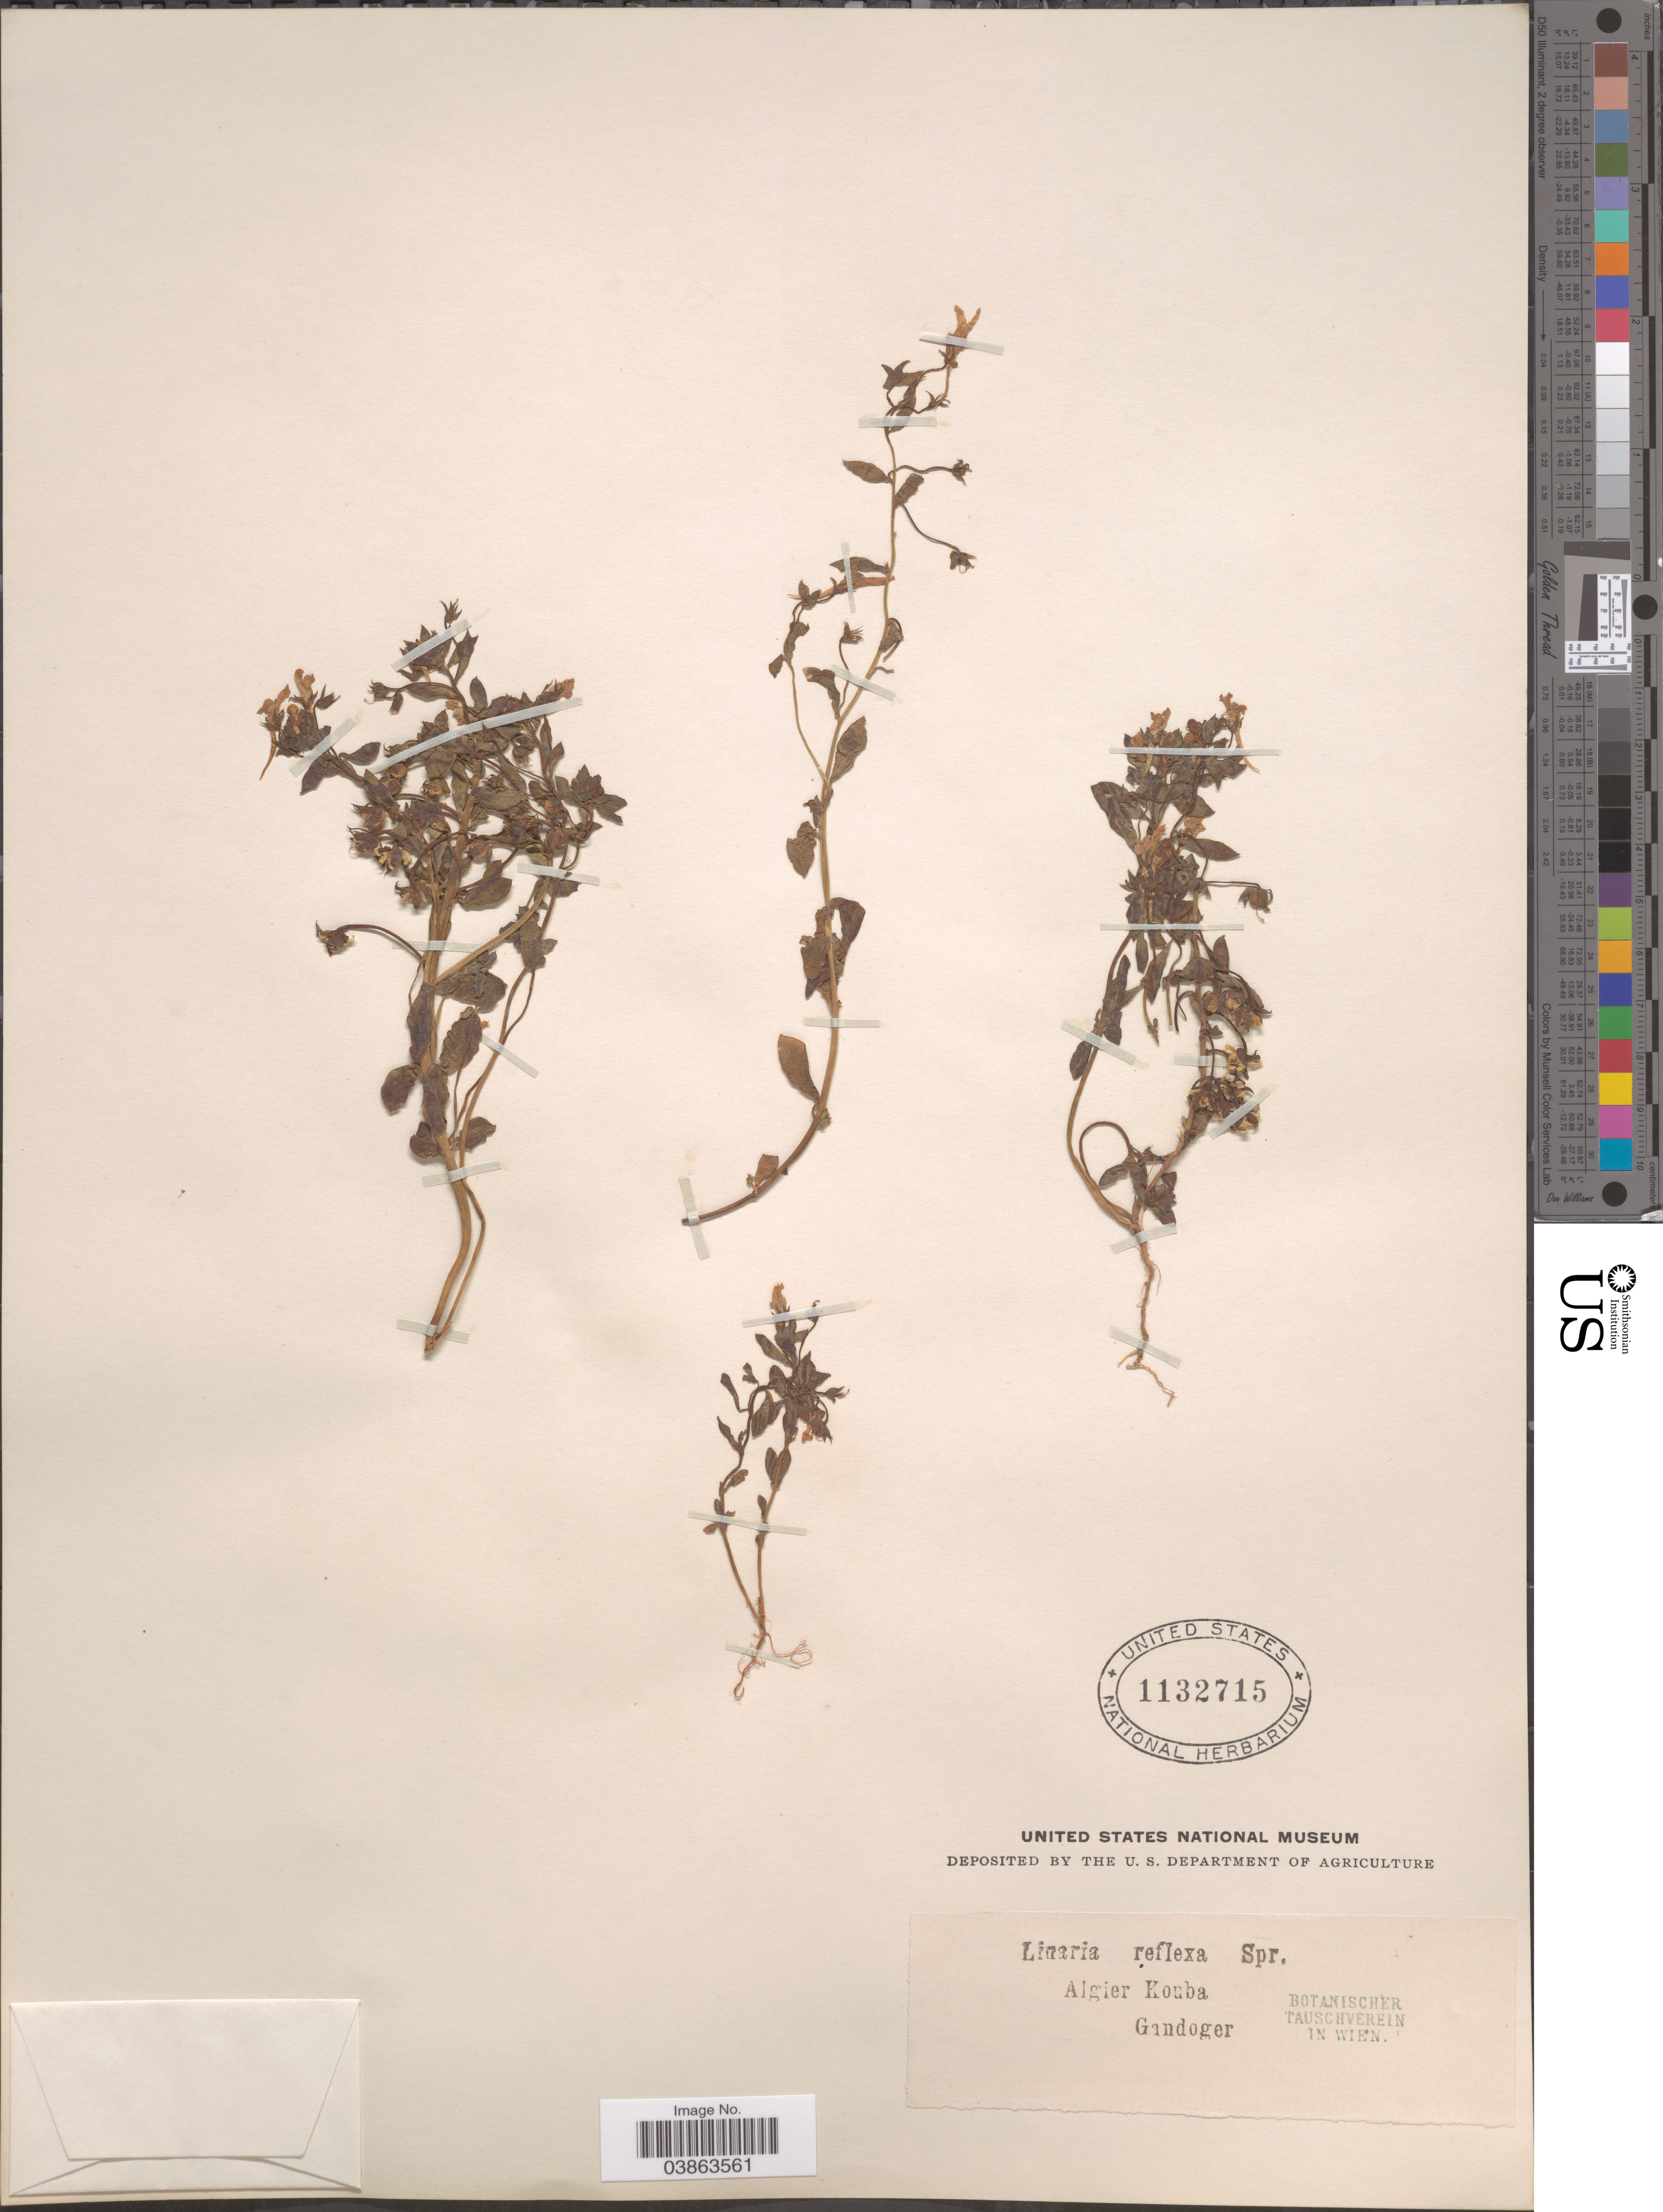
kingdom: Plantae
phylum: Tracheophyta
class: Magnoliopsida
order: Lamiales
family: Plantaginaceae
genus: Linaria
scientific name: Linaria sp.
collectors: Gandoger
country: Algeria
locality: Algier Kouba.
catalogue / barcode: US 1132715